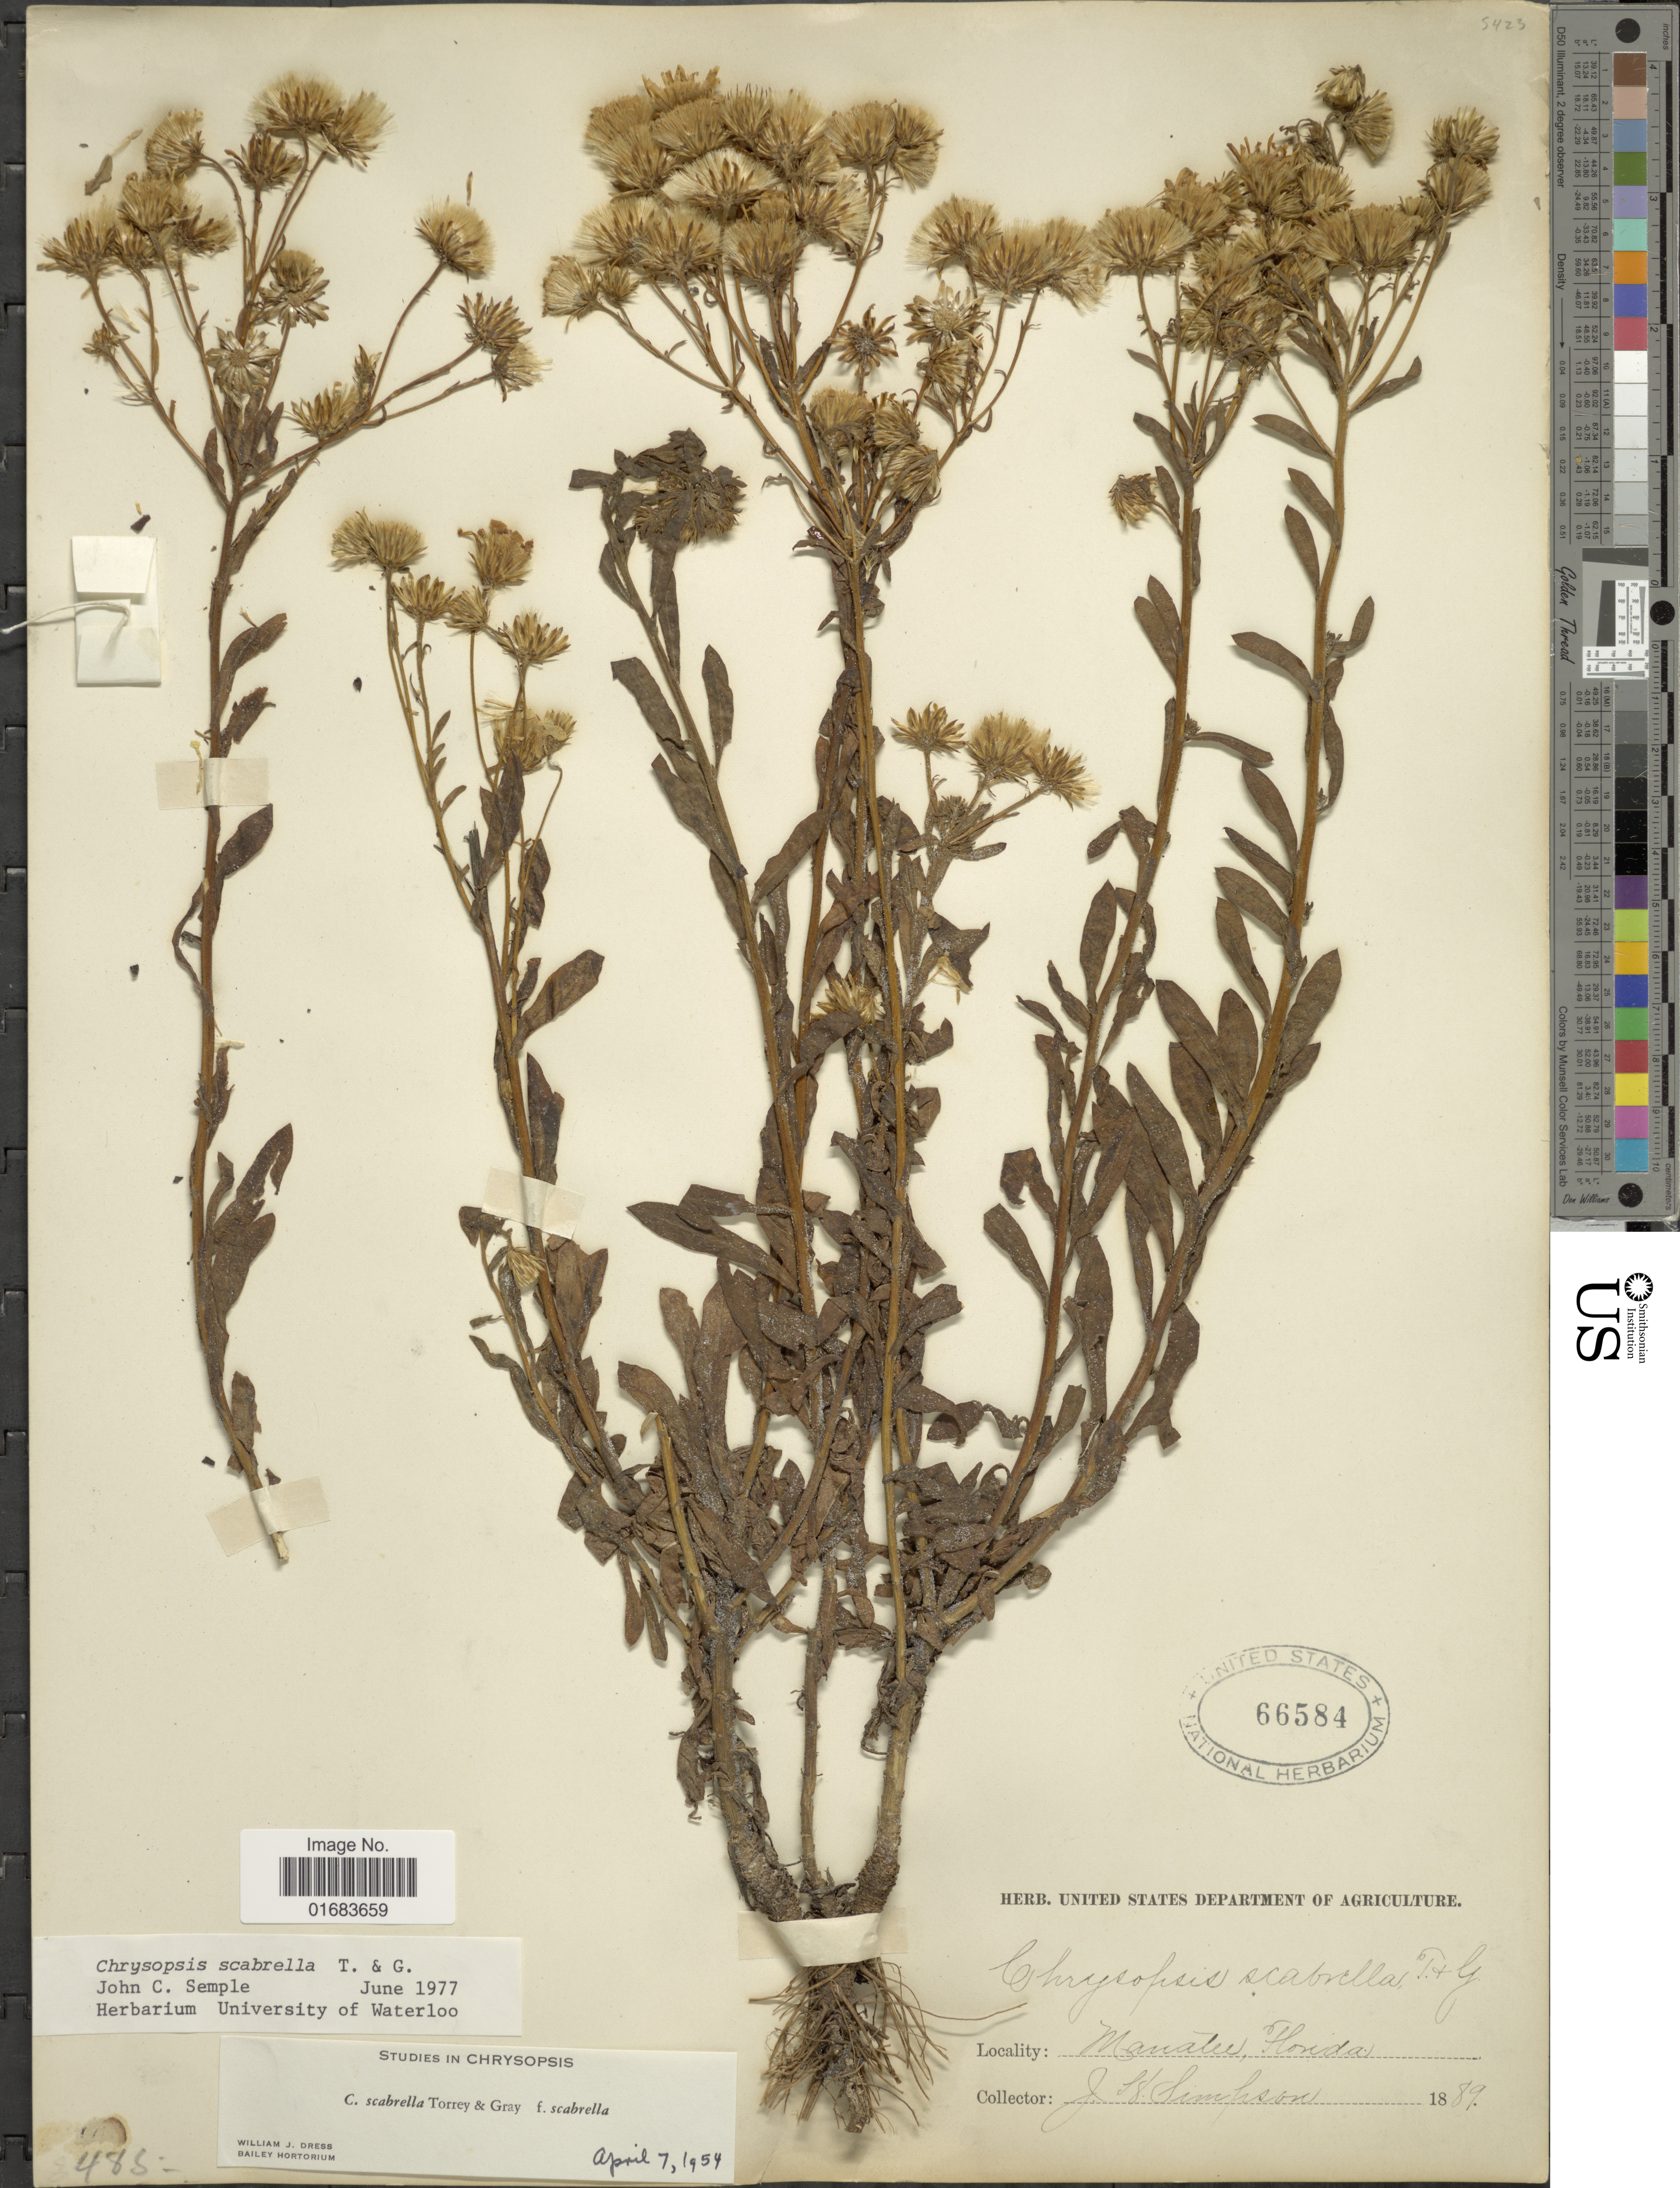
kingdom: Plantae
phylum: Tracheophyta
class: Magnoliopsida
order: Asterales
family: Asteraceae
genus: Chrysopsis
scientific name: Chrysopsis scabrella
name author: Torr. & A. Gray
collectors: J. H. Simpson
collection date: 1889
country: United States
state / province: Florida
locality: Manatee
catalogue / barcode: US 66584